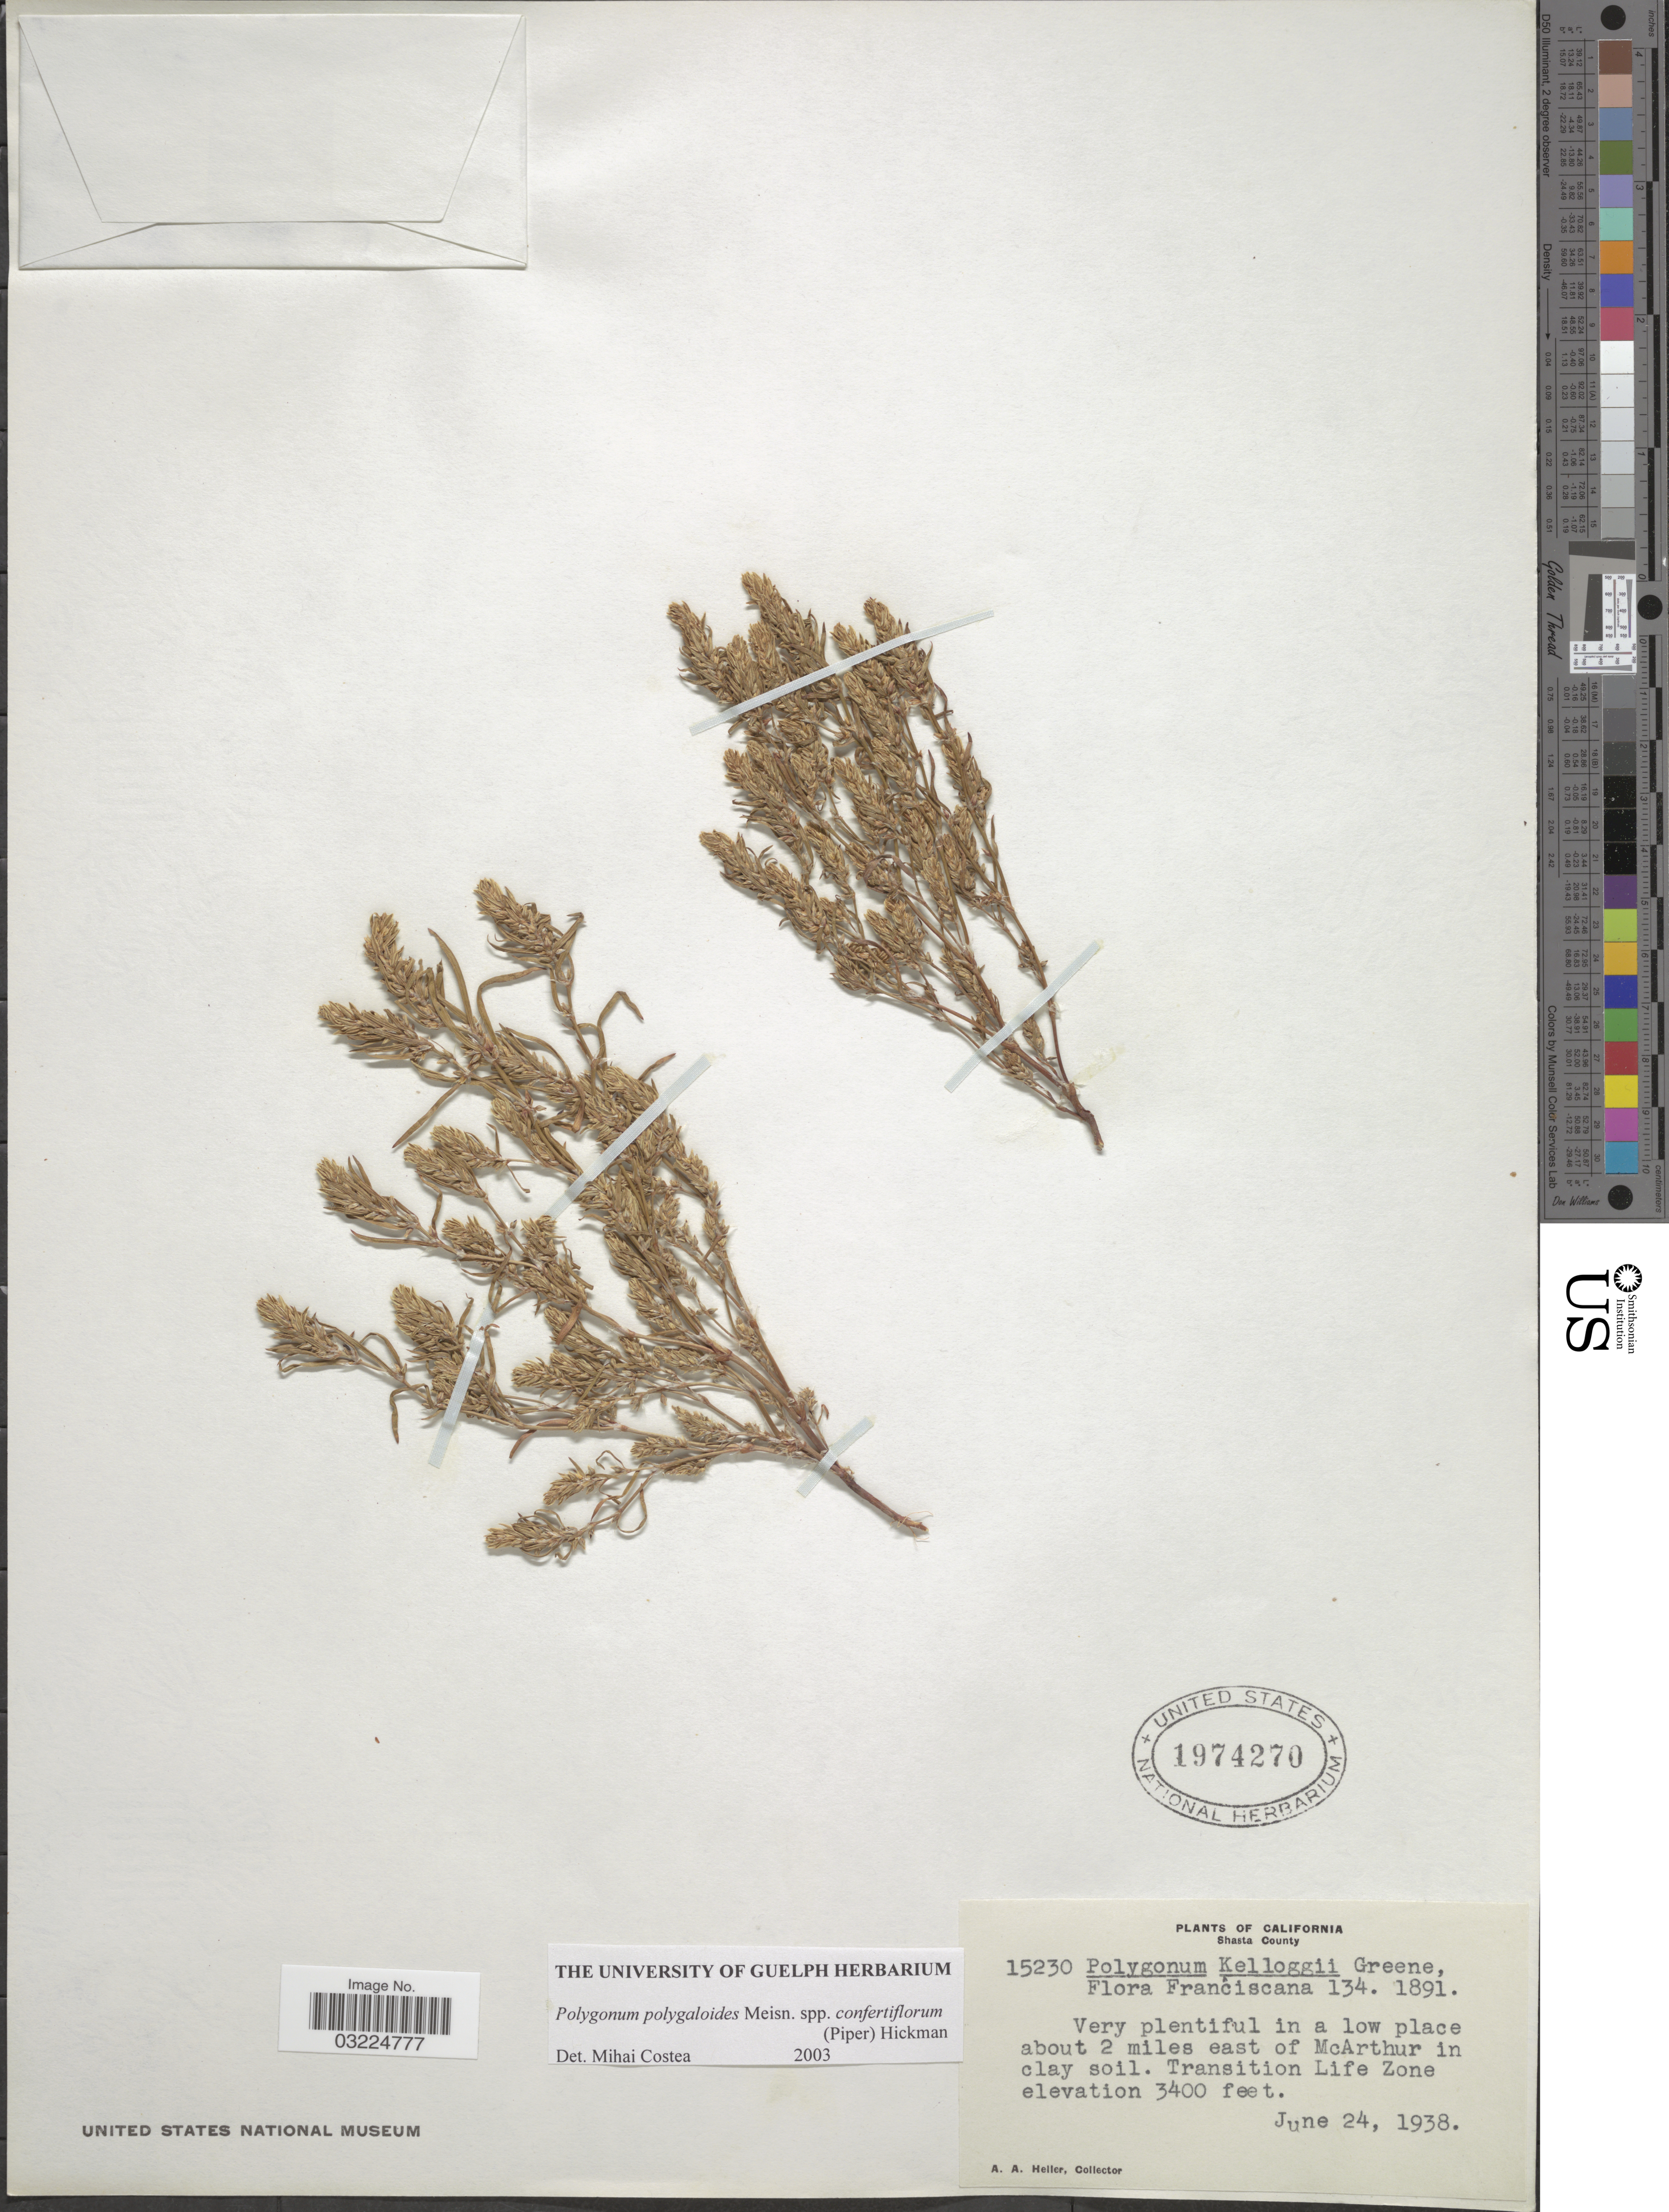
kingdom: Plantae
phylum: Tracheophyta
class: Magnoliopsida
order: Caryophyllales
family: Polygonaceae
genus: Polygonum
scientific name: Polygonum polygaloides subsp. confertiflorum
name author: (Nutt. ex Piper) Hickman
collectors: A. A. Heller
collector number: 15230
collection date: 1938-06-24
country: United States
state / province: California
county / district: Shasta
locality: Shasta County. Very plentiful in a low place about 2 miles east of McArthur in clay soil. Transition Life Zone.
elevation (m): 1036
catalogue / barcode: US 1974270